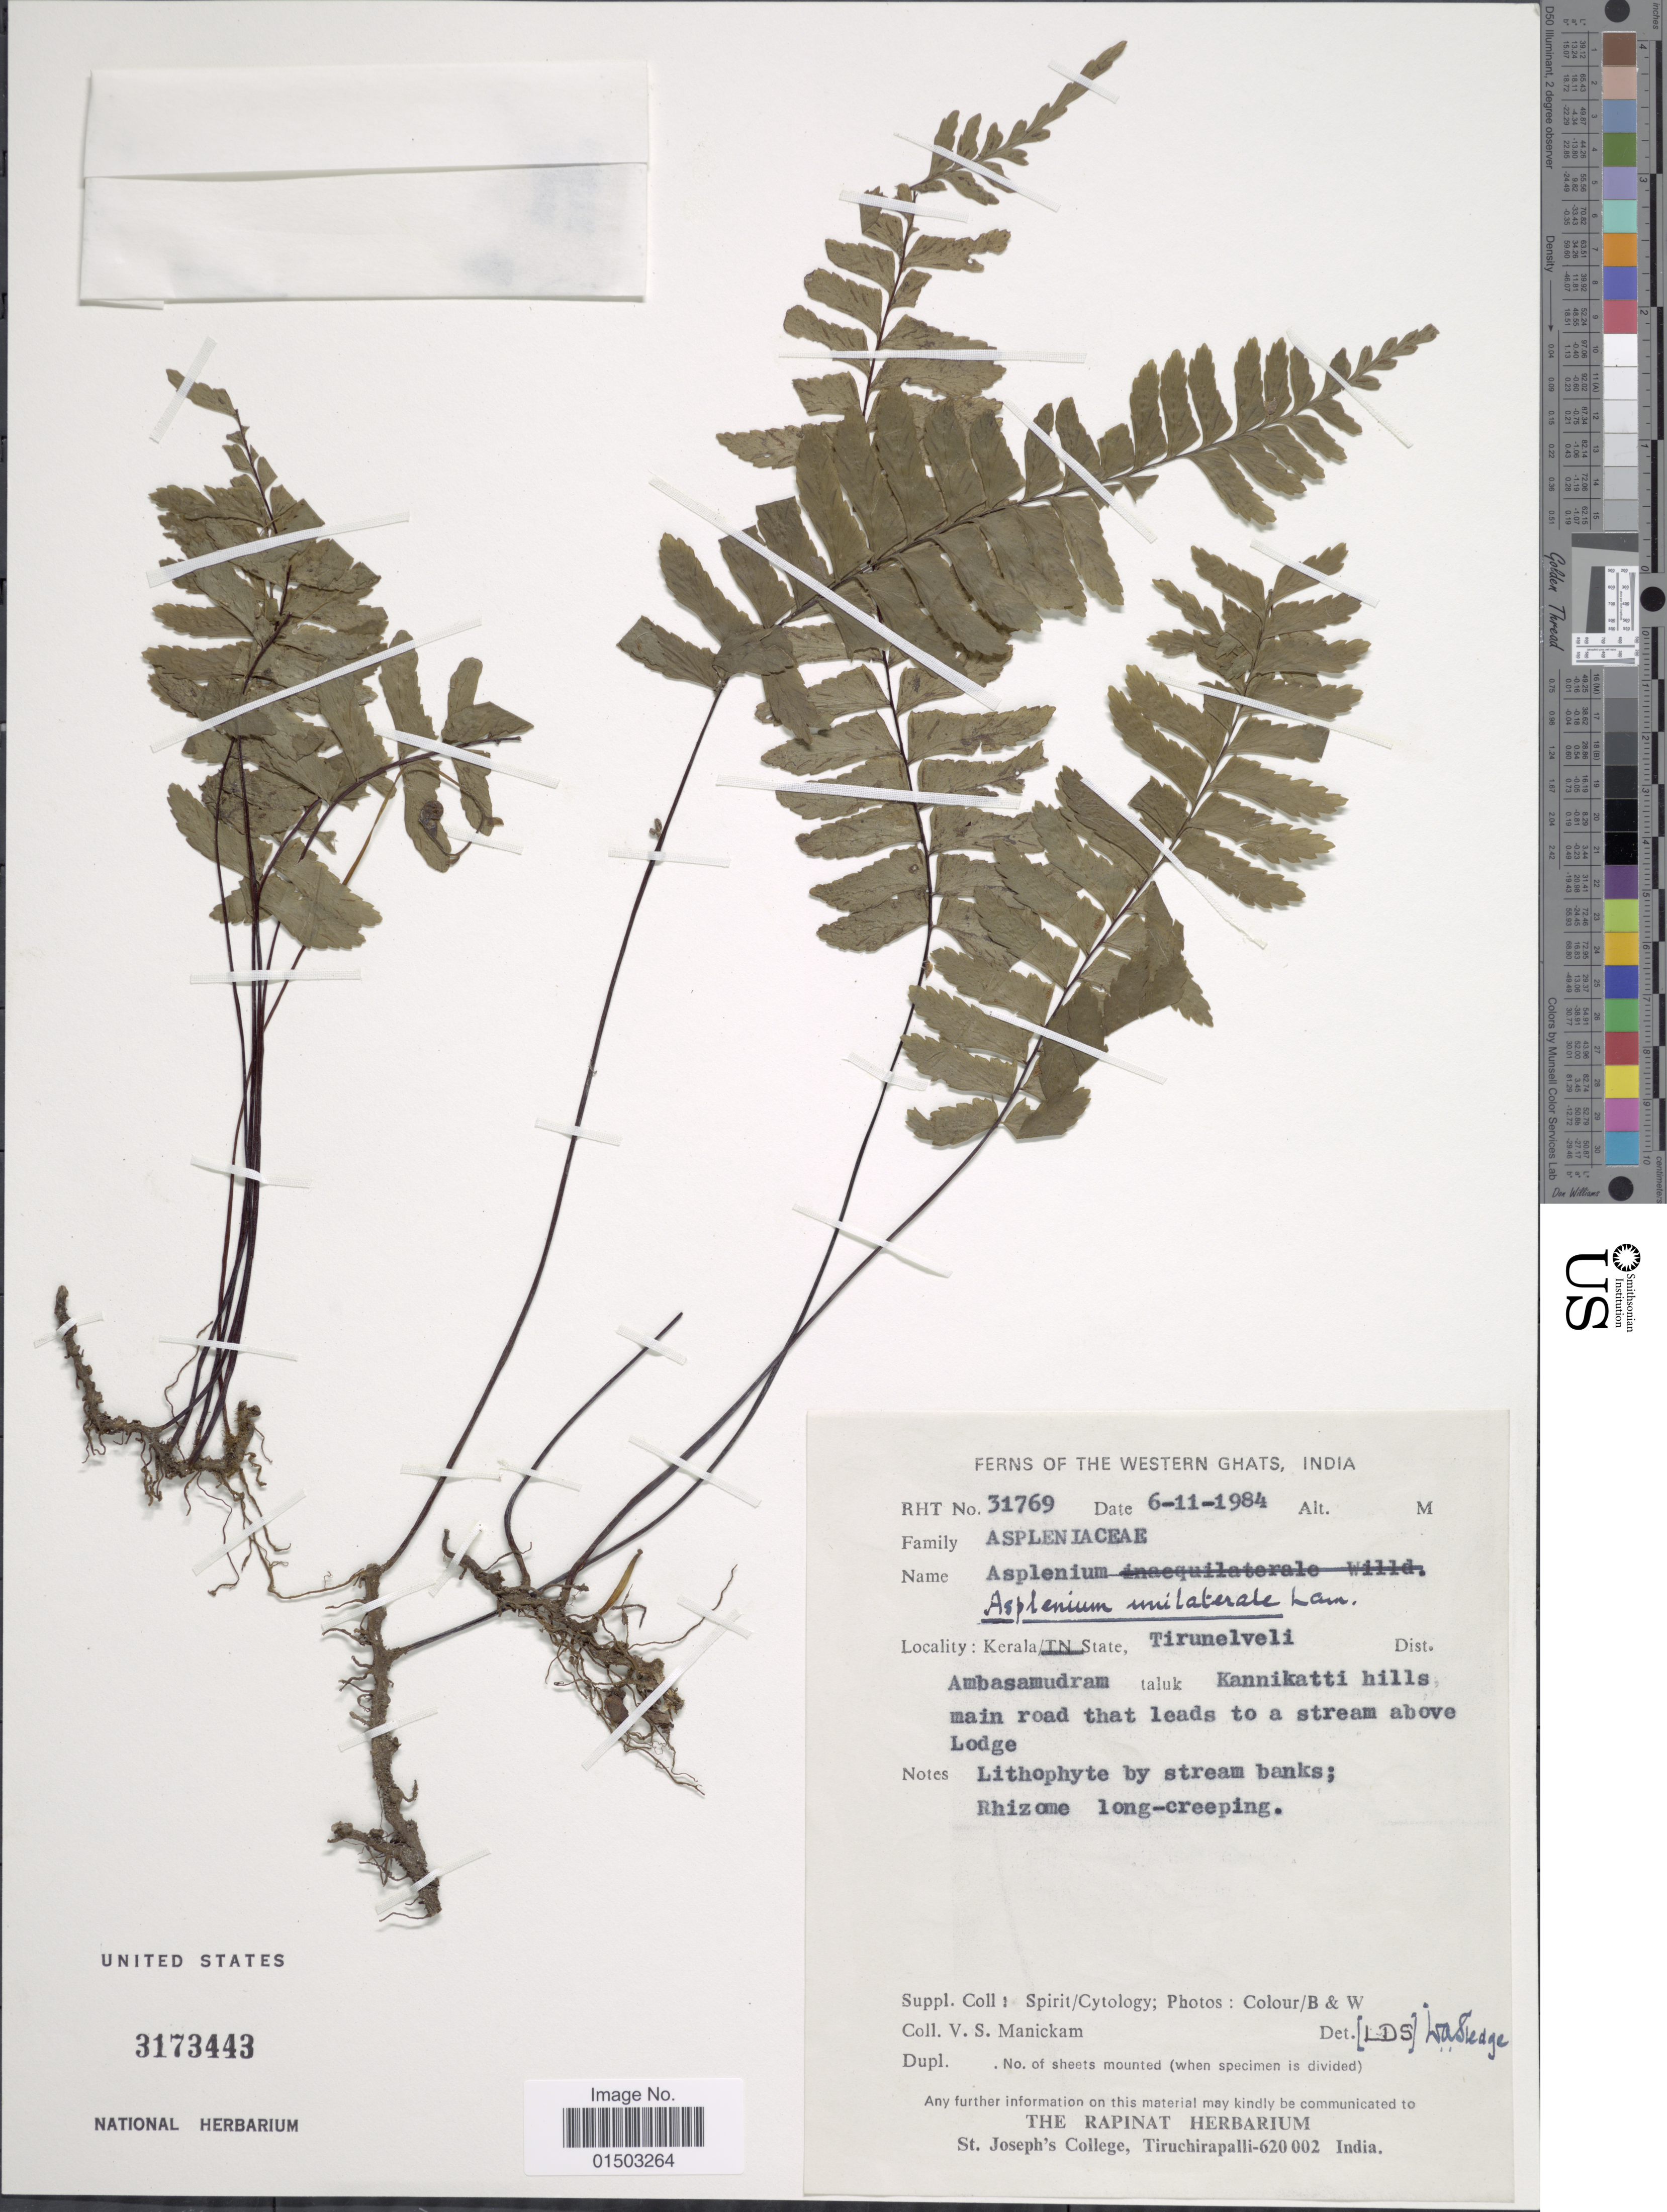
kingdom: Plantae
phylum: Tracheophyta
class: Polypodiopsida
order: Polypodiales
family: Aspleniaceae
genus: Hymenasplenium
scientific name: Hymenasplenium unilaterale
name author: (Lam.) Hayata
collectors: V. Manickam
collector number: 31769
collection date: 1984-11-06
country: India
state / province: Kerala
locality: Kerala/TN State, Tirunelveli, Dist Ambasamudram, taluk Kannikatti hills main road that leads to a stream above Lodge. Western Ghats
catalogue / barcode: US 3173443